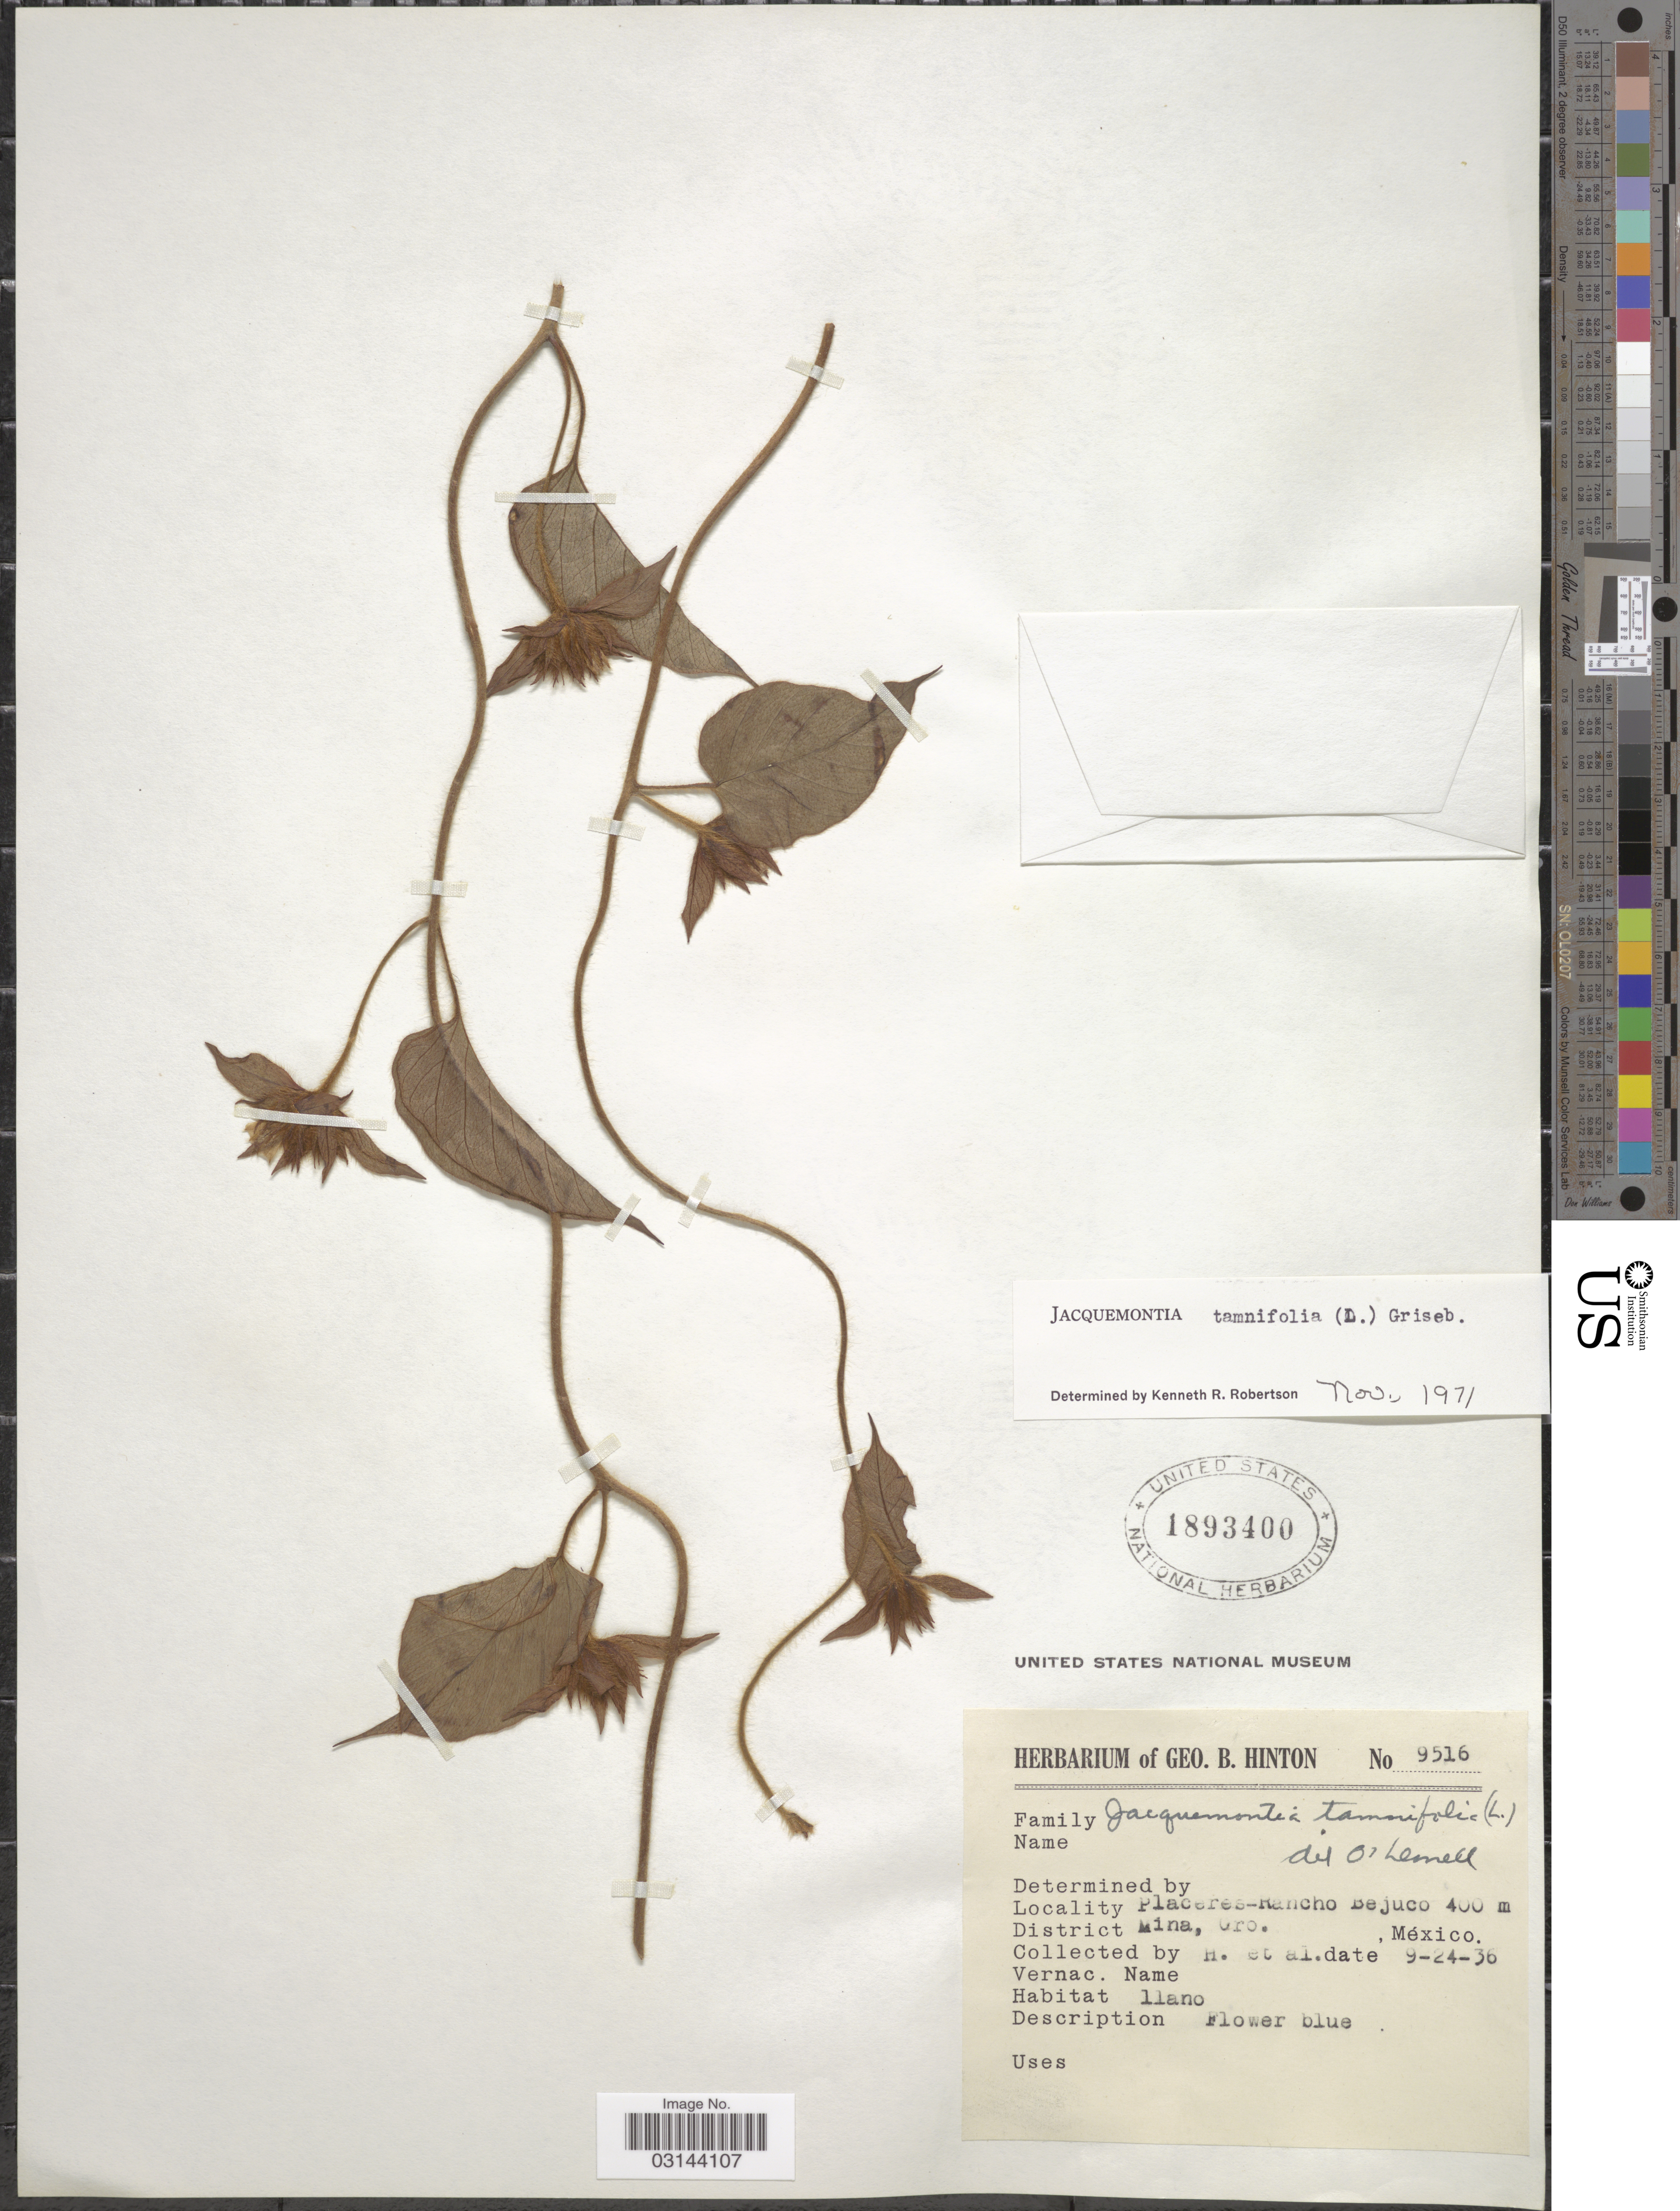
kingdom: Plantae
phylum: Tracheophyta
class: Magnoliopsida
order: Solanales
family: Convolvulaceae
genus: Jacquemontia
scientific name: Jacquemontia tamnifolia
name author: (L.) Griseb.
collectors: G. B. Hinton & et al.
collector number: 9516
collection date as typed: Transcribed d/m/y: 24/9/36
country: Mexico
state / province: Guerrero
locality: Placeres-Rancho Bejuco, District Mina, Gro., México.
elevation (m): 400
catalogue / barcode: US 1893400